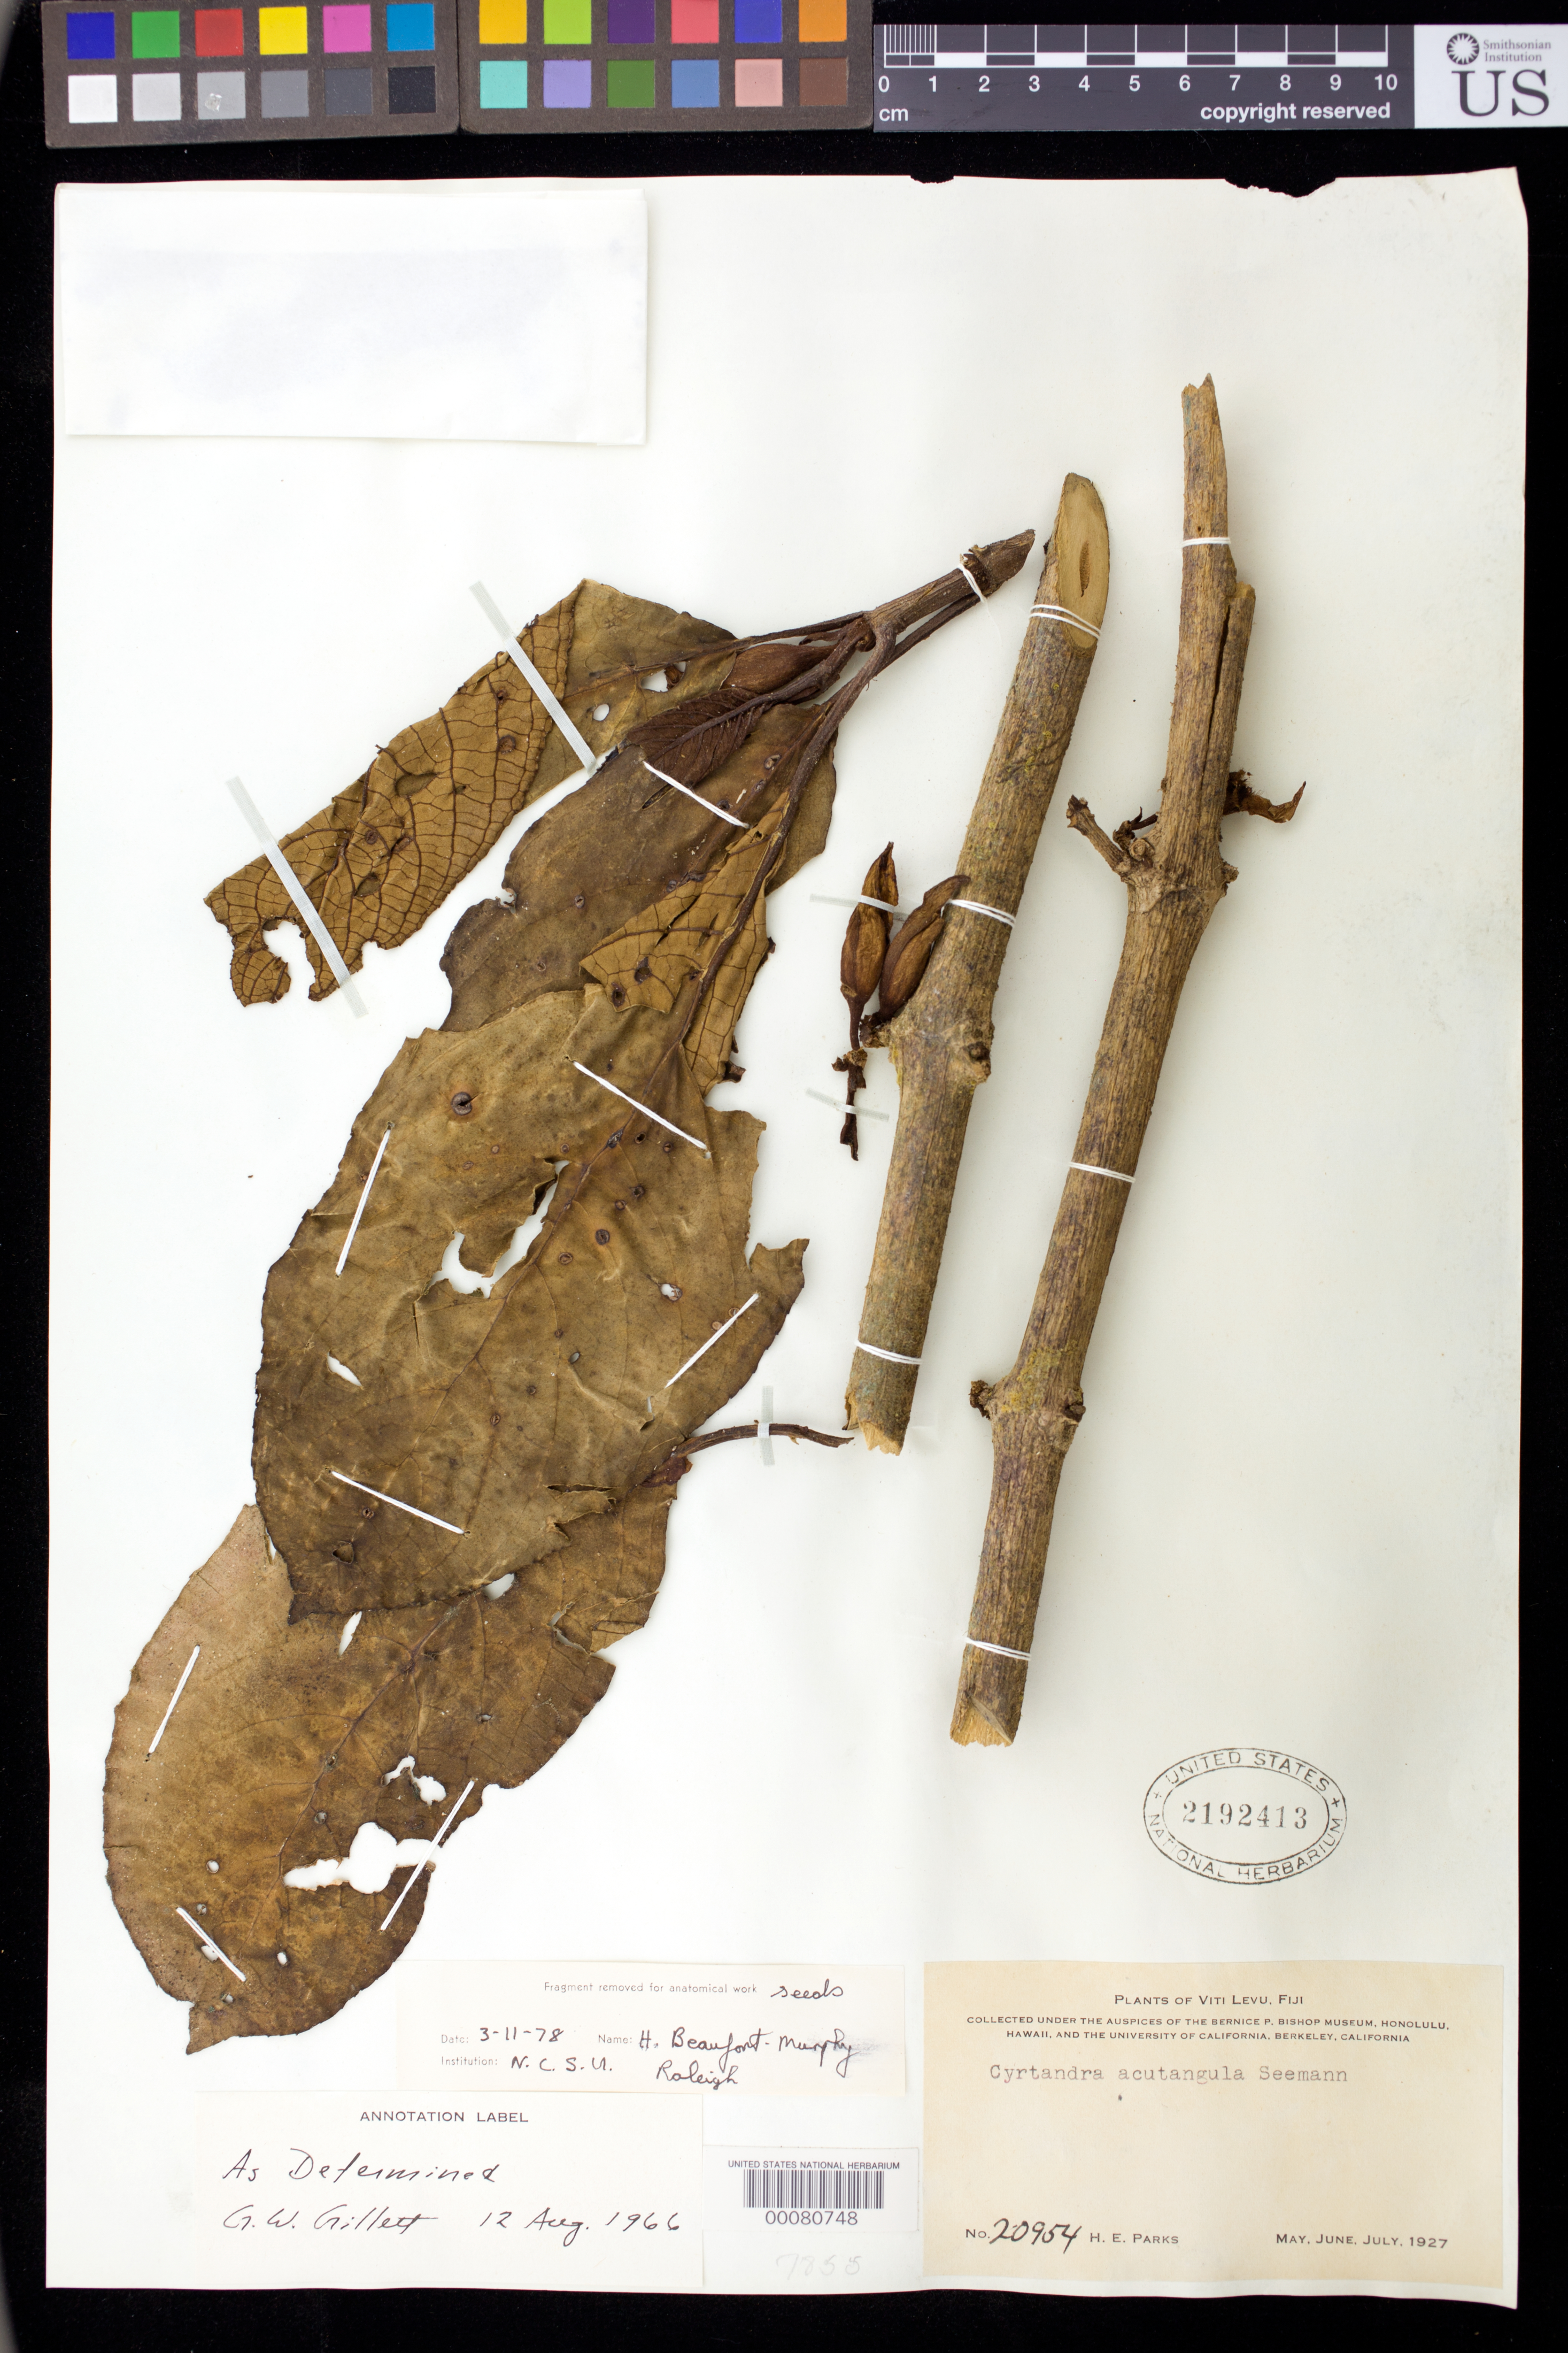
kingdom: Plantae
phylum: Tracheophyta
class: Magnoliopsida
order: Lamiales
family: Gesneriaceae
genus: Cyrtandra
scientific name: Cyrtandra acutangula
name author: Seem.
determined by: Gillett, G. W.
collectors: H. E. Parks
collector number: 20954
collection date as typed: May-Aug 1927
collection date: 1927-05/1927-08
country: Fiji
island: Viti Levu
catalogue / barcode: US 2192413